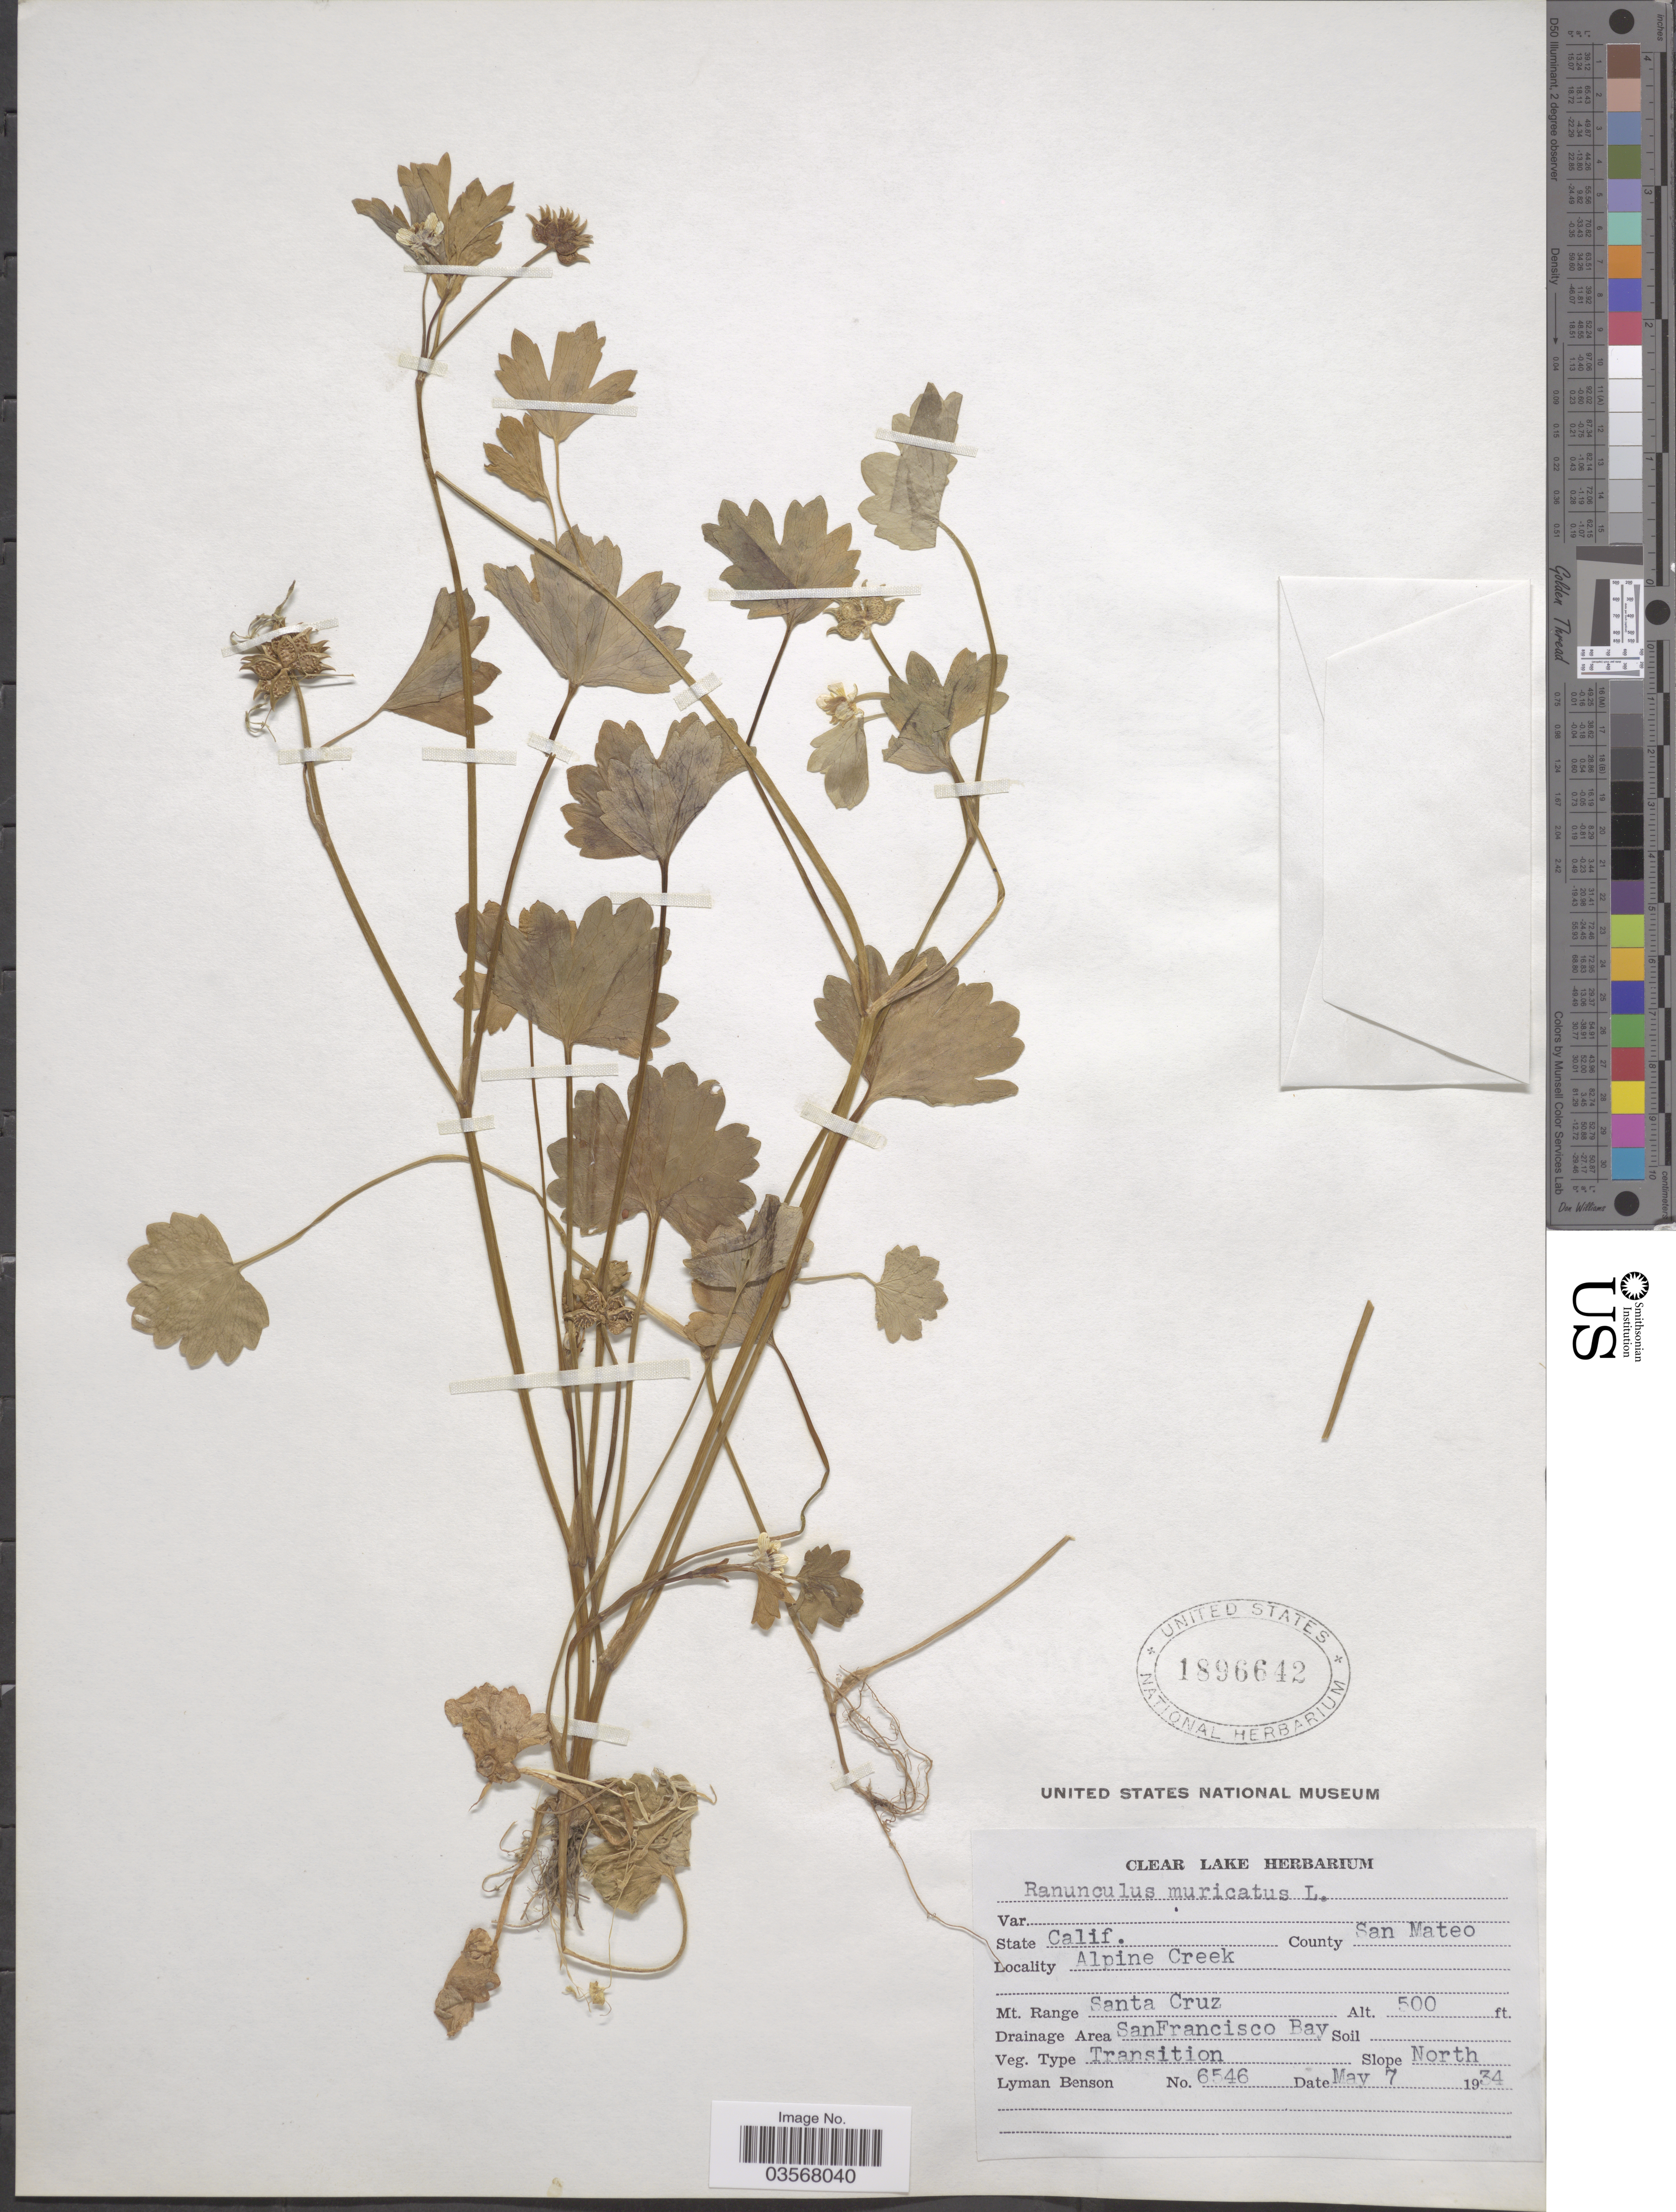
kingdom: Plantae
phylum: Tracheophyta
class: Magnoliopsida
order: Ranunculales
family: Ranunculaceae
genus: Ranunculus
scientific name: Ranunculus muricatus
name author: L.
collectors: L. D. Benson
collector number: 6546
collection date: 1934-05-07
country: United States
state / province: California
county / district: San Mateo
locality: County San Mateo, Alpine Creek. Mt. Range Santa Cruz. Drainage Area San Francisco Bay.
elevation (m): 152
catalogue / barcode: US 1896642